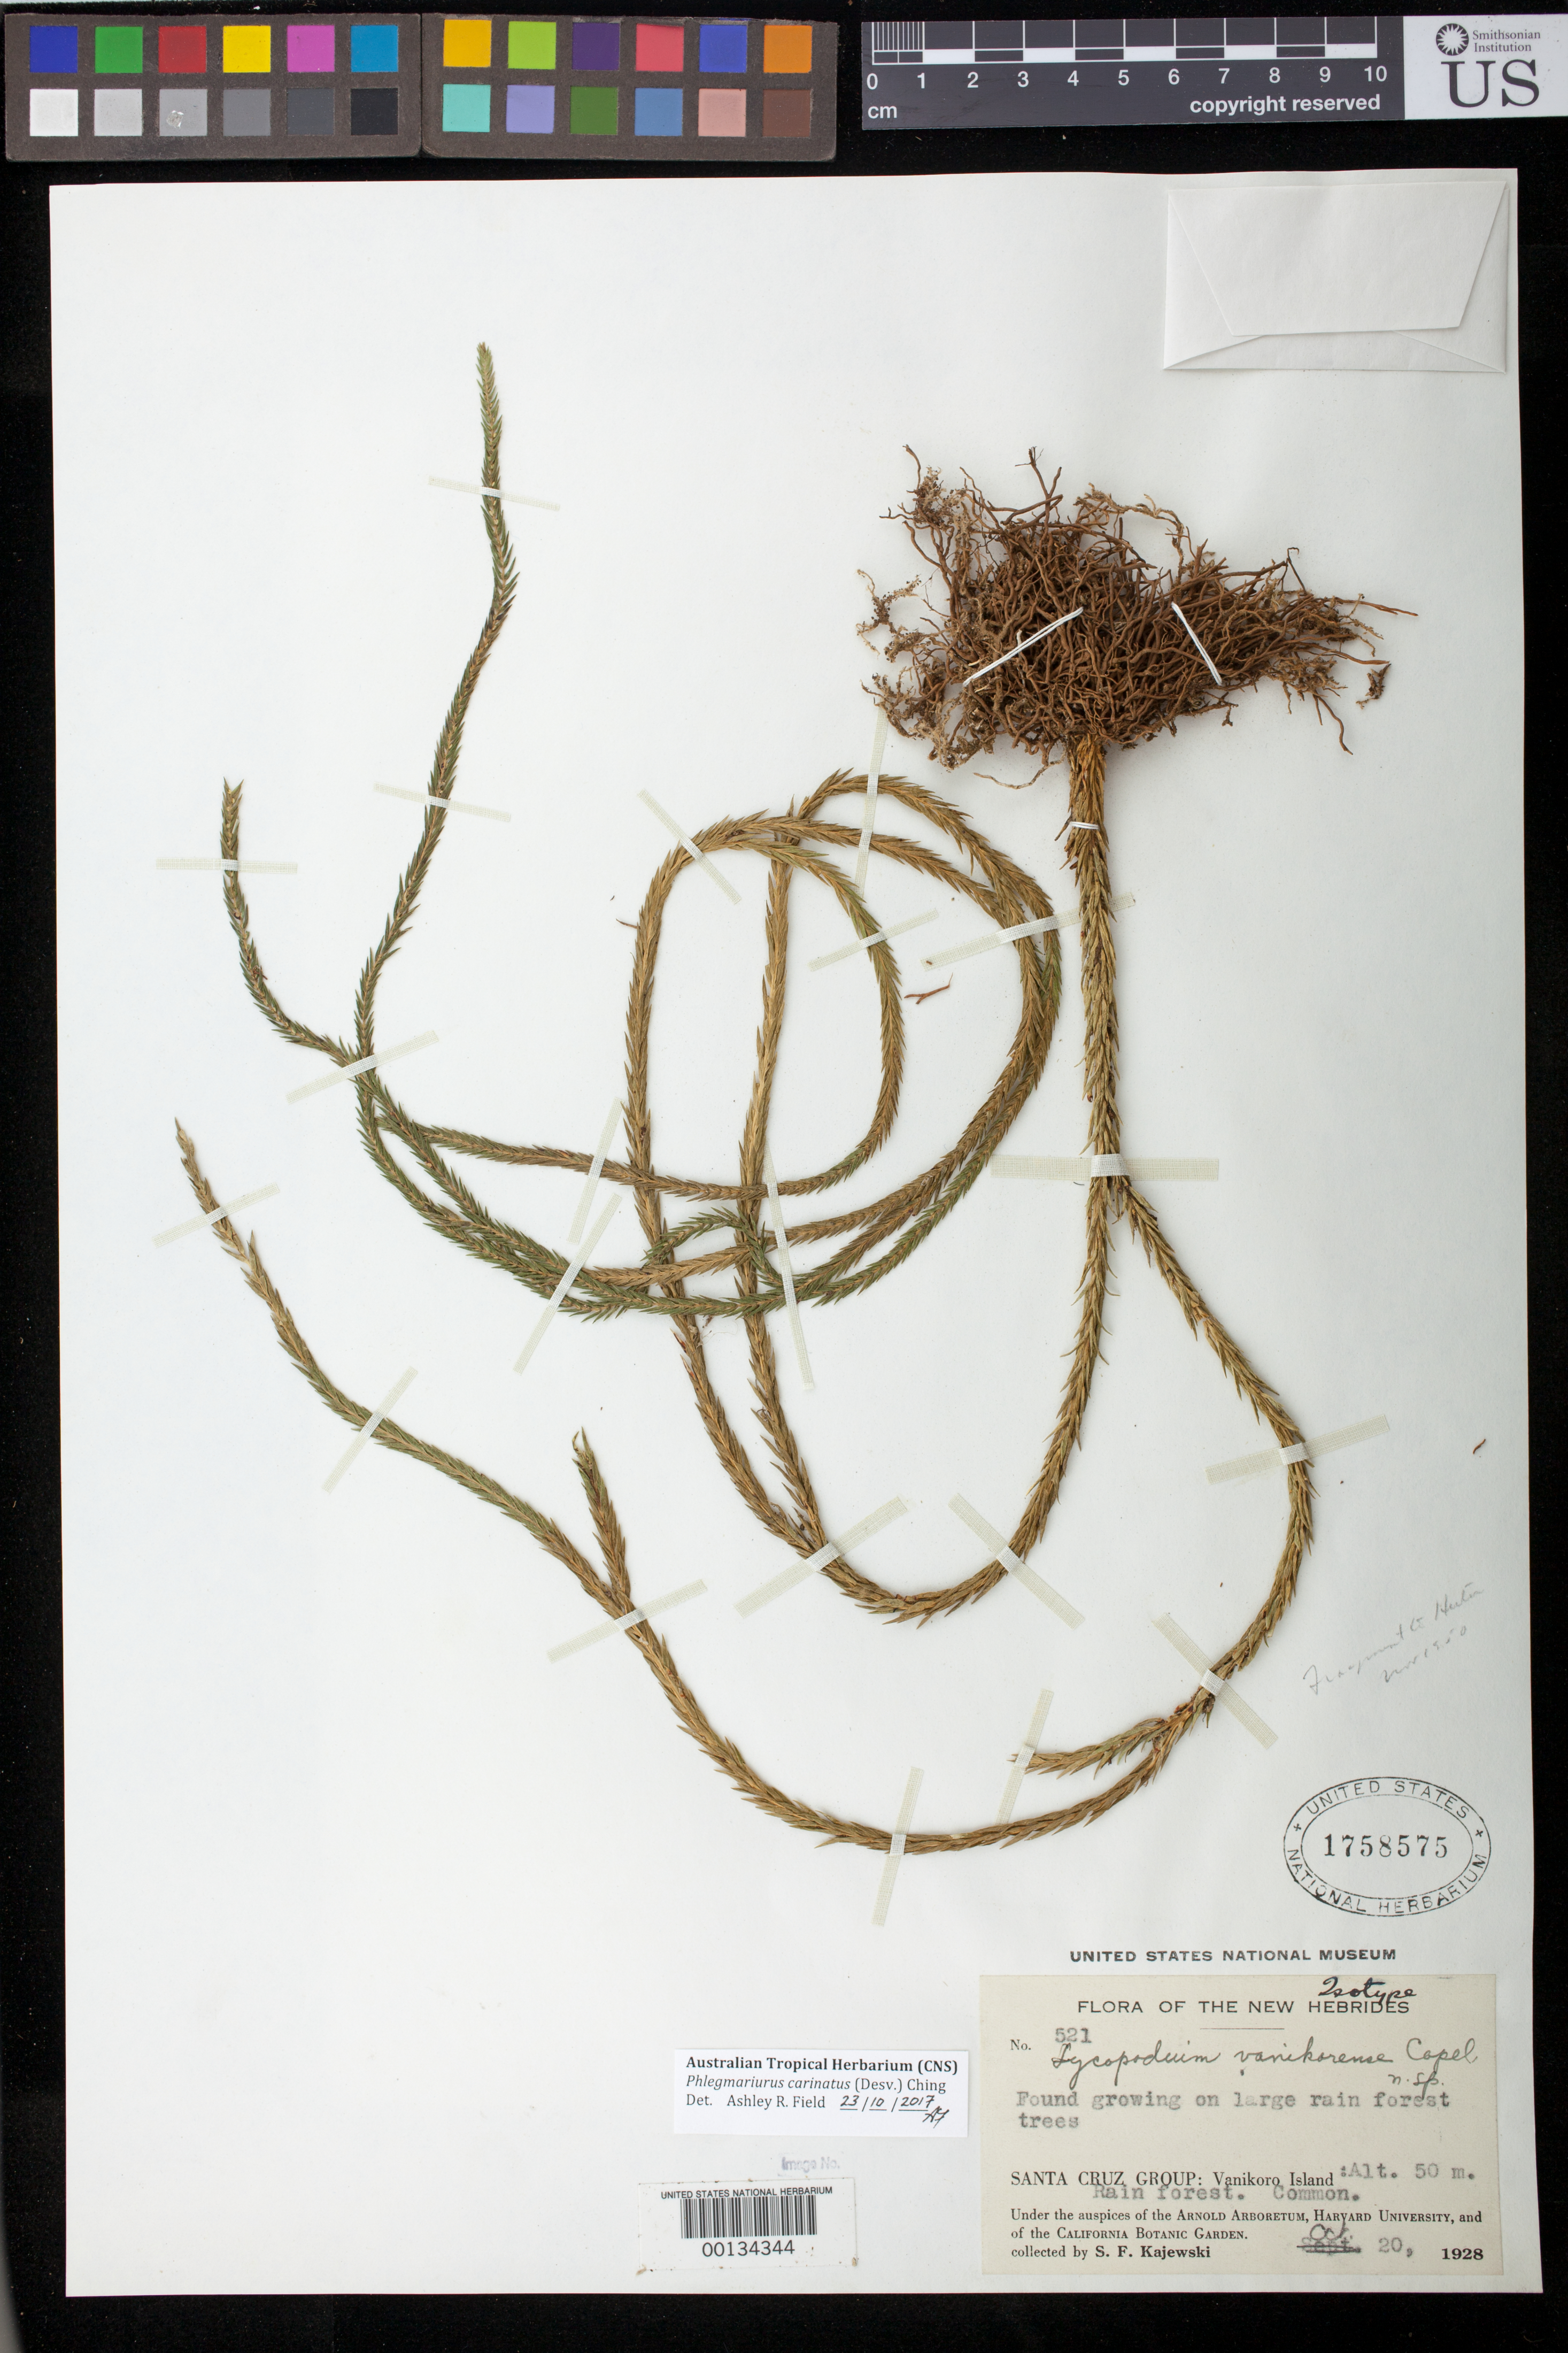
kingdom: Plantae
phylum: Tracheophyta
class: Lycopodiopsida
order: Lycopodiales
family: Lycopodiaceae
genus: Lycopodium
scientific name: Lycopodium vanikorense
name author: Copel.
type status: Isotype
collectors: S. Kajewski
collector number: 521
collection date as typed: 20 Oct 1928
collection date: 1928-10-20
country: Solomon Islands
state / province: Temotu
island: Vanikolo [Vanikoro]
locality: Vanikolo I.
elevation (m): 50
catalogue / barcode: US 1758575